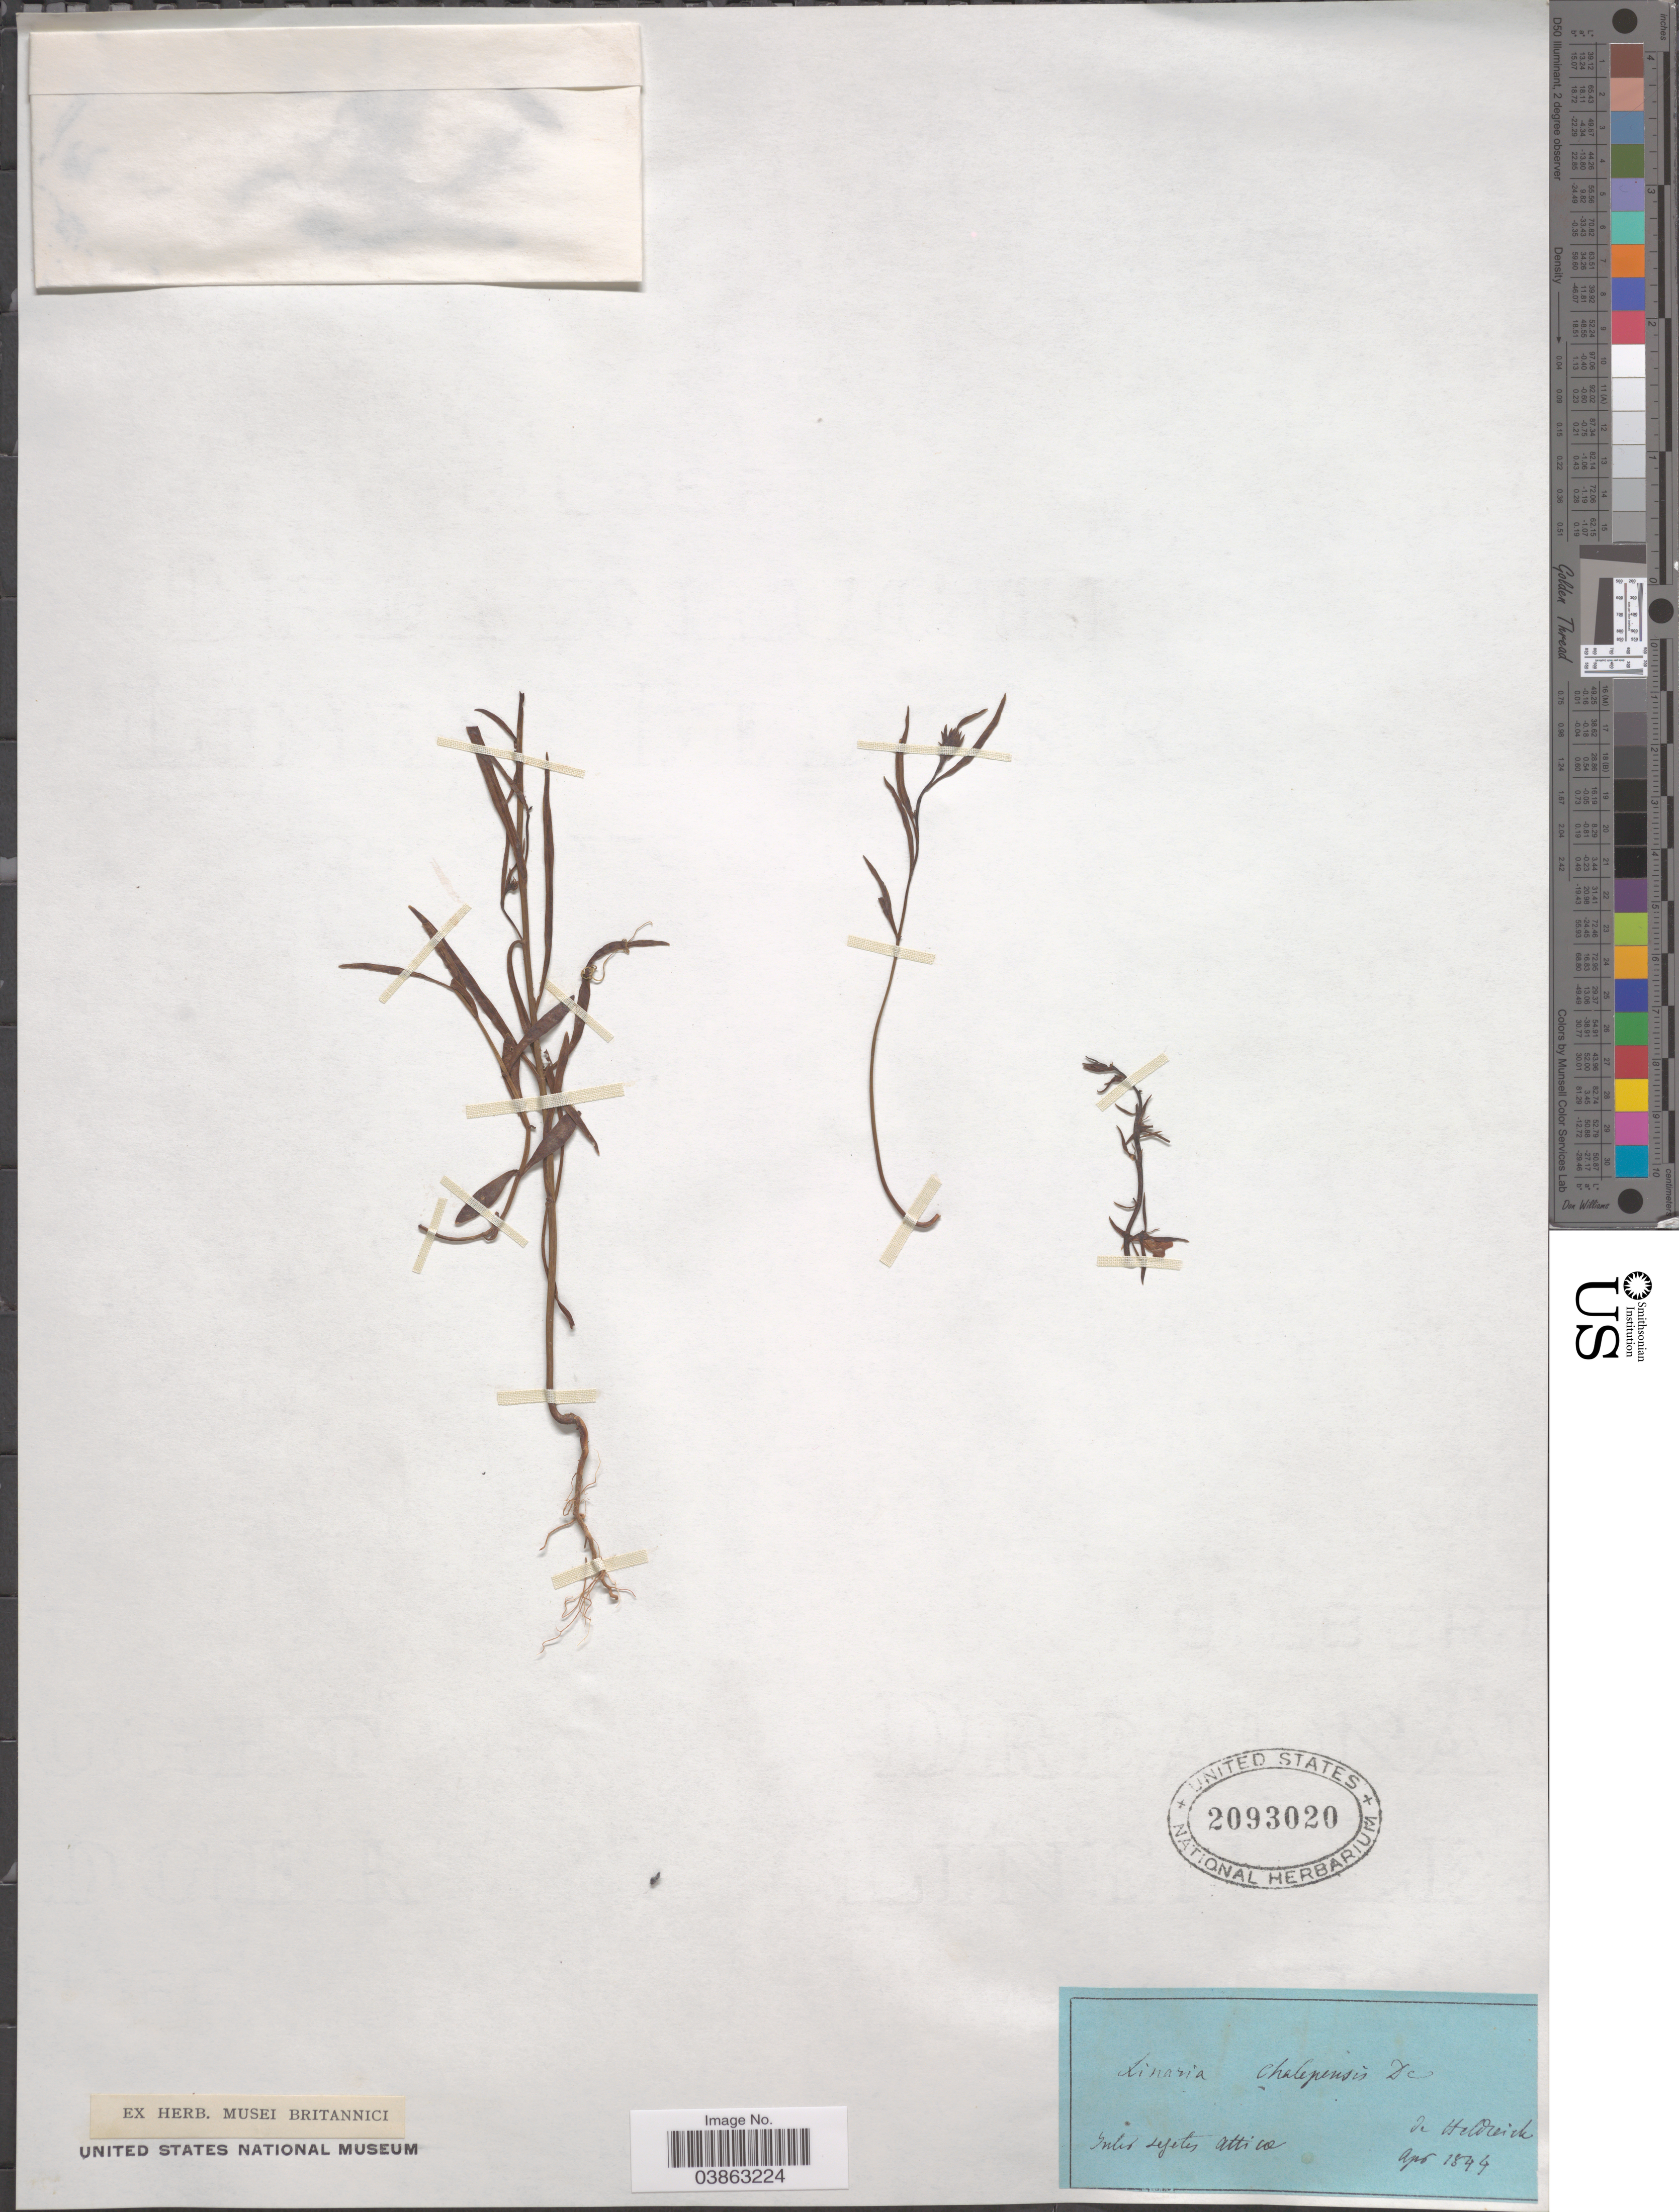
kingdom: Plantae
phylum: Tracheophyta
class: Magnoliopsida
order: Lamiales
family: Plantaginaceae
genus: Linaria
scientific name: Linaria chalepensis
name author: (L.) Mill.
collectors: -. De Heldreich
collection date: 1844-04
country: Greece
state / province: Attica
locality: Inter segetes Attica.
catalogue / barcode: US 2093020